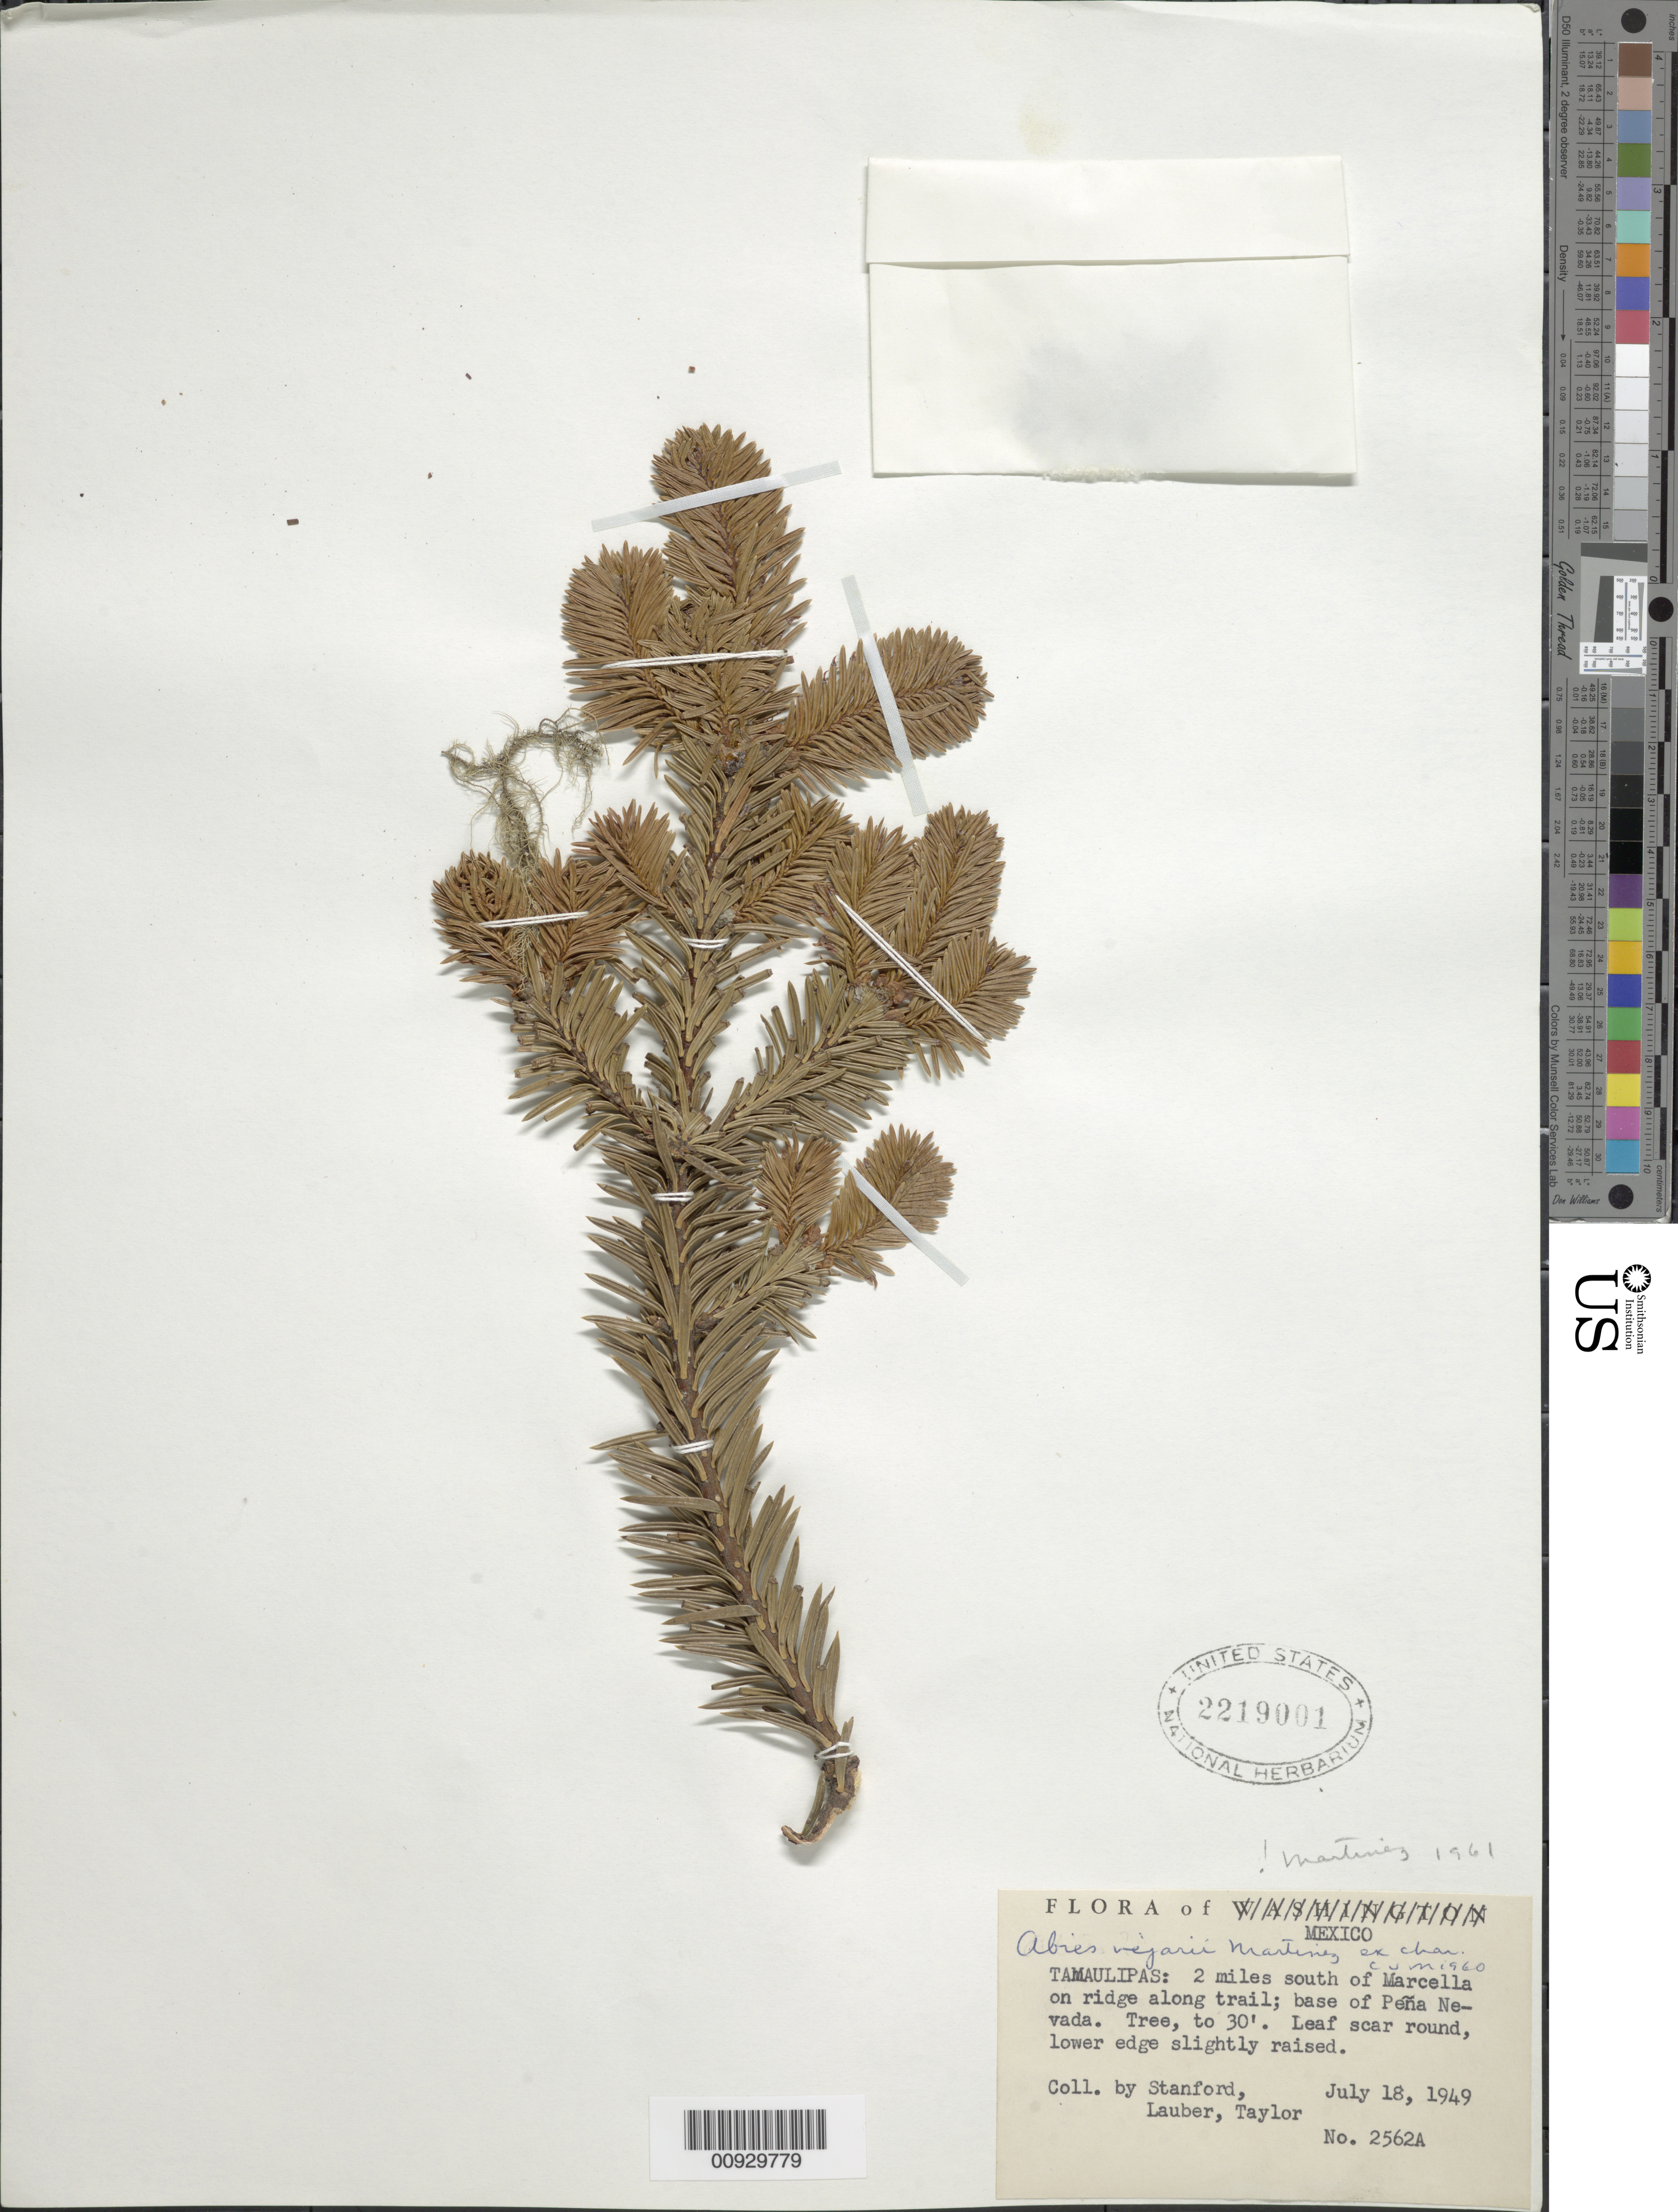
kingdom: Plantae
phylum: Tracheophyta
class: Pinopsida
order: Pinales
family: Pinaceae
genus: Abies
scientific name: Abies vejarii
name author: Martínez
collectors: -. Stanford, Lauber, -- & -- Taylor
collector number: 2562 A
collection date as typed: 18 Jul 1949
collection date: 1949-07-18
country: Mexico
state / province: Tamaulipas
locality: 2 miles south of Marcella on ridge along trail; base of Peña Nevada.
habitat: On ridge along trail.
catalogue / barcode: US 2219001